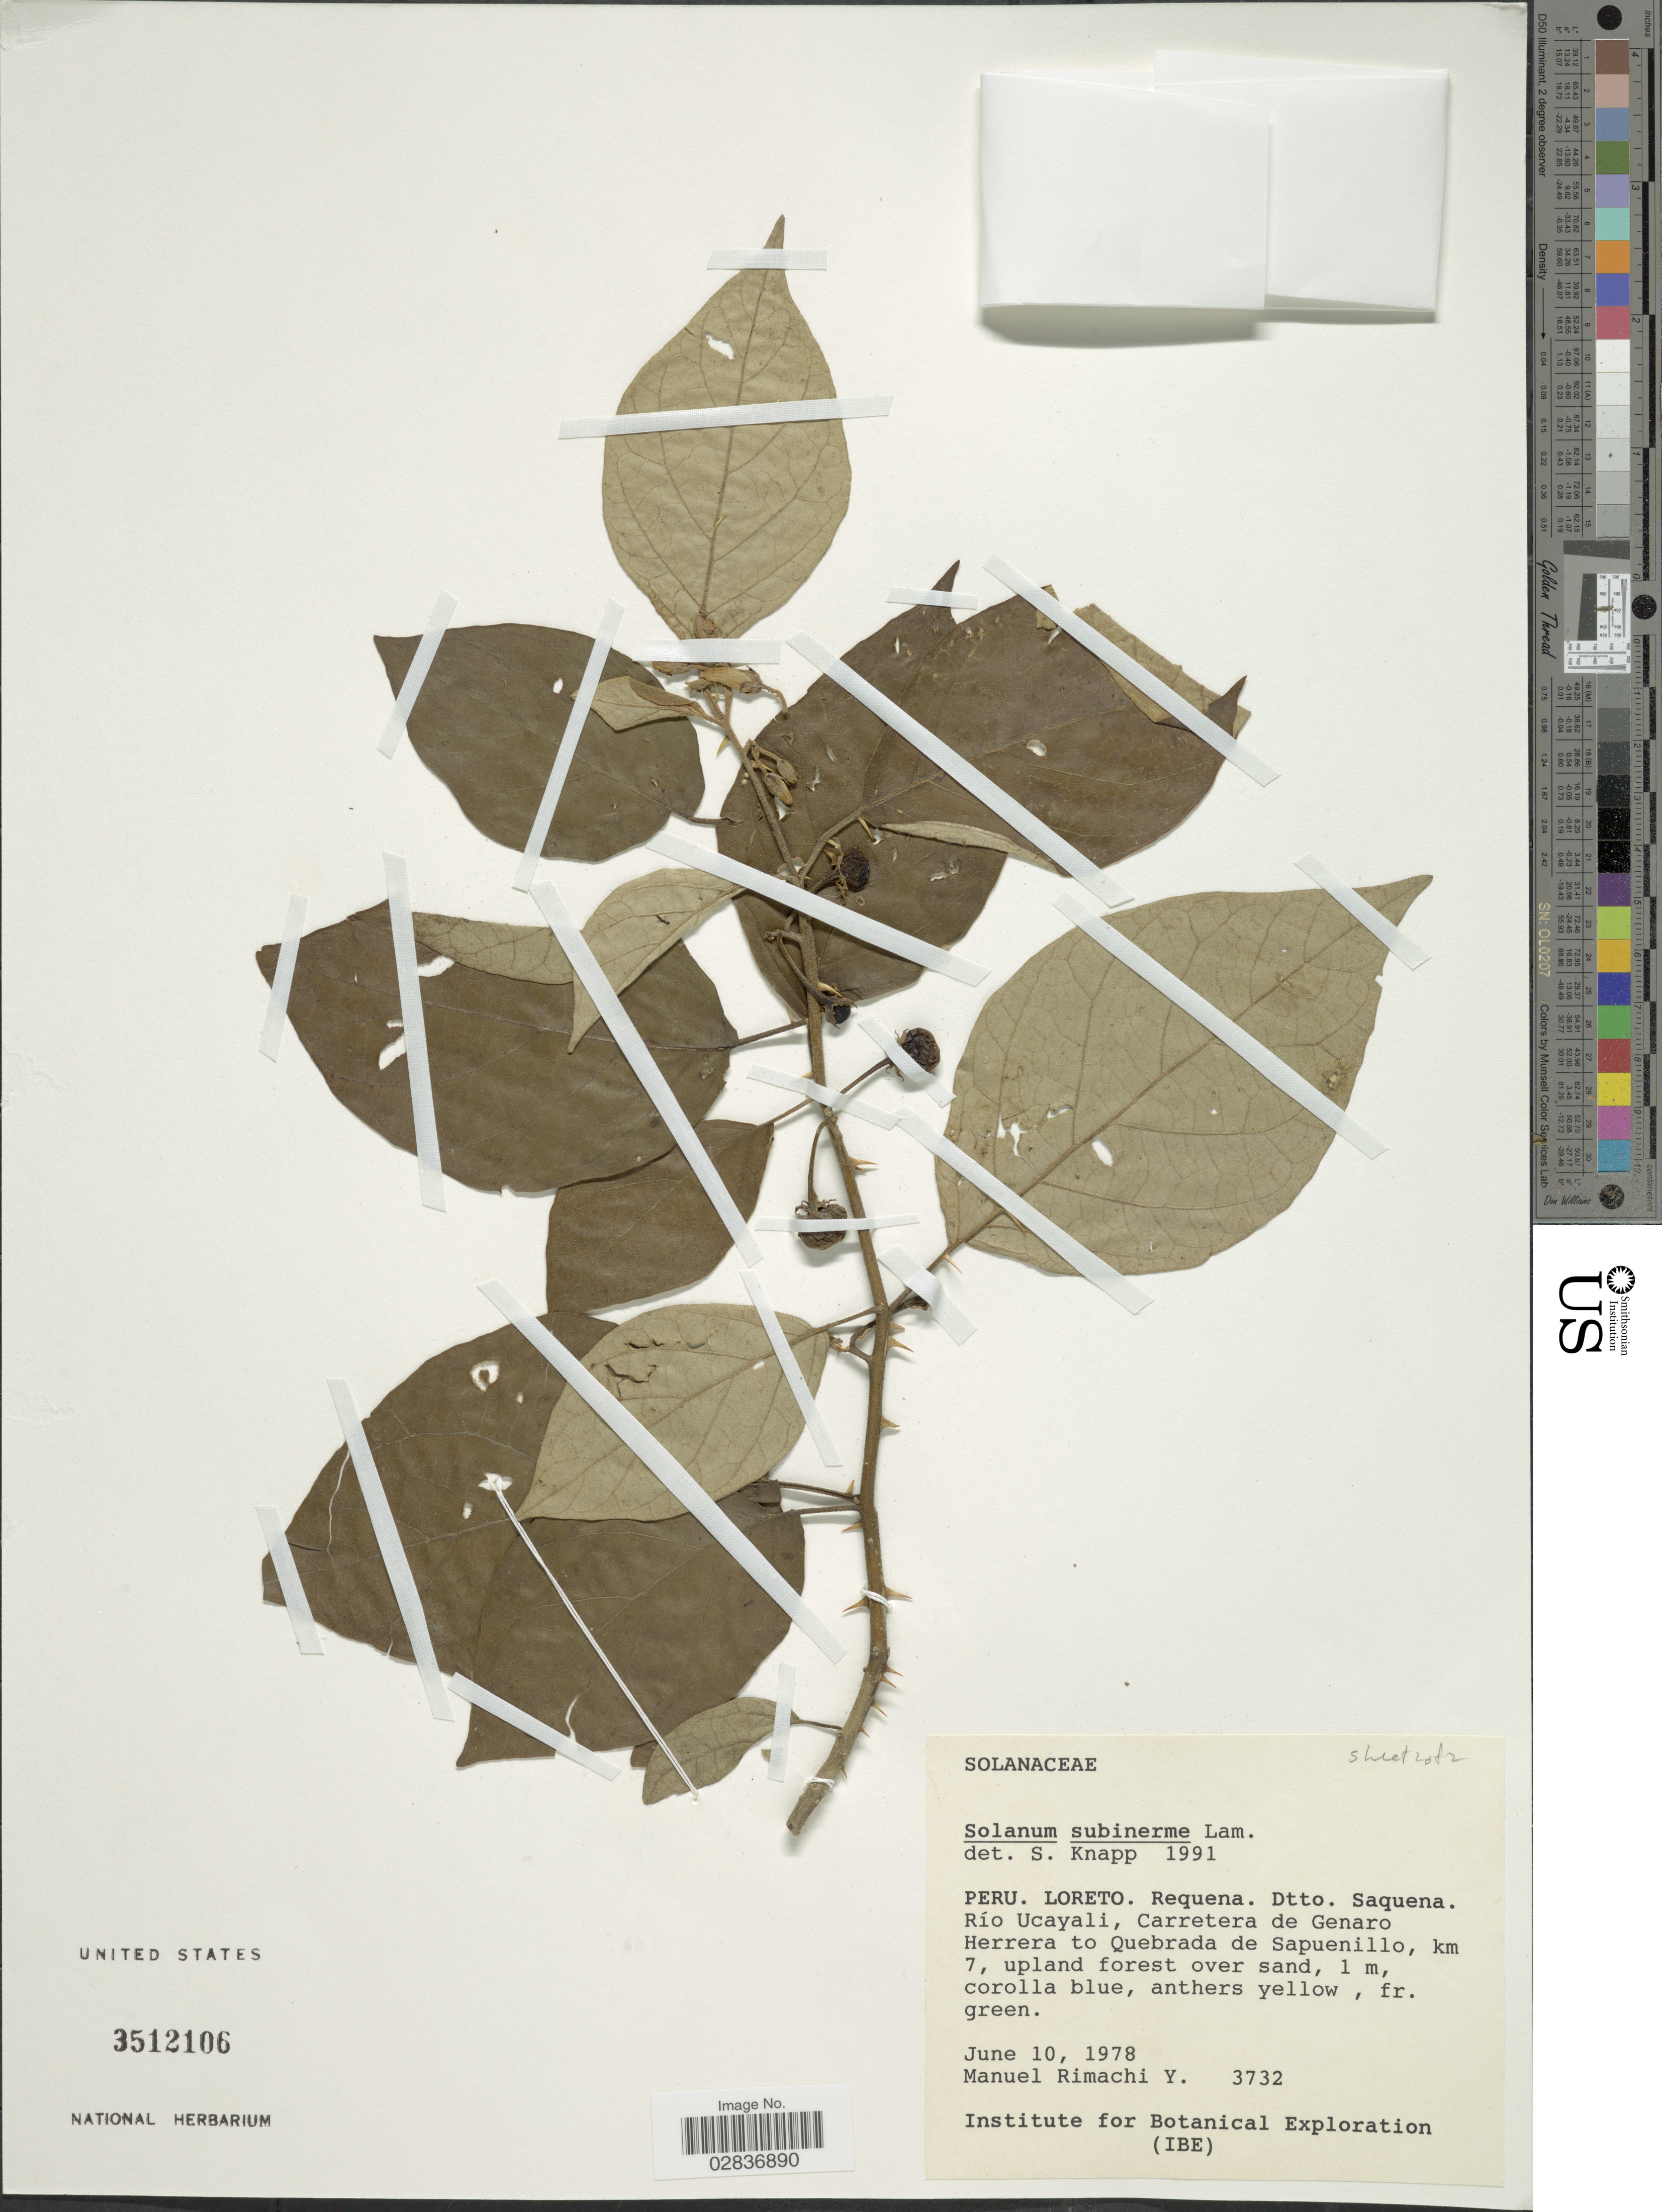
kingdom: Plantae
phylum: Tracheophyta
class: Magnoliopsida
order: Solanales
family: Solanaceae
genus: Solanum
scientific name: Solanum subinerme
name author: Jacq.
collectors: M. Rimachi Y.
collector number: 3732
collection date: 1978-06-10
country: Peru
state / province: Loreto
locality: Requena. Dtto. Saquena. Río Ucayali, Carretera de Genaro Herrera to Quebrada de Sapuenillo, km 7.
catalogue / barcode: US 3512106